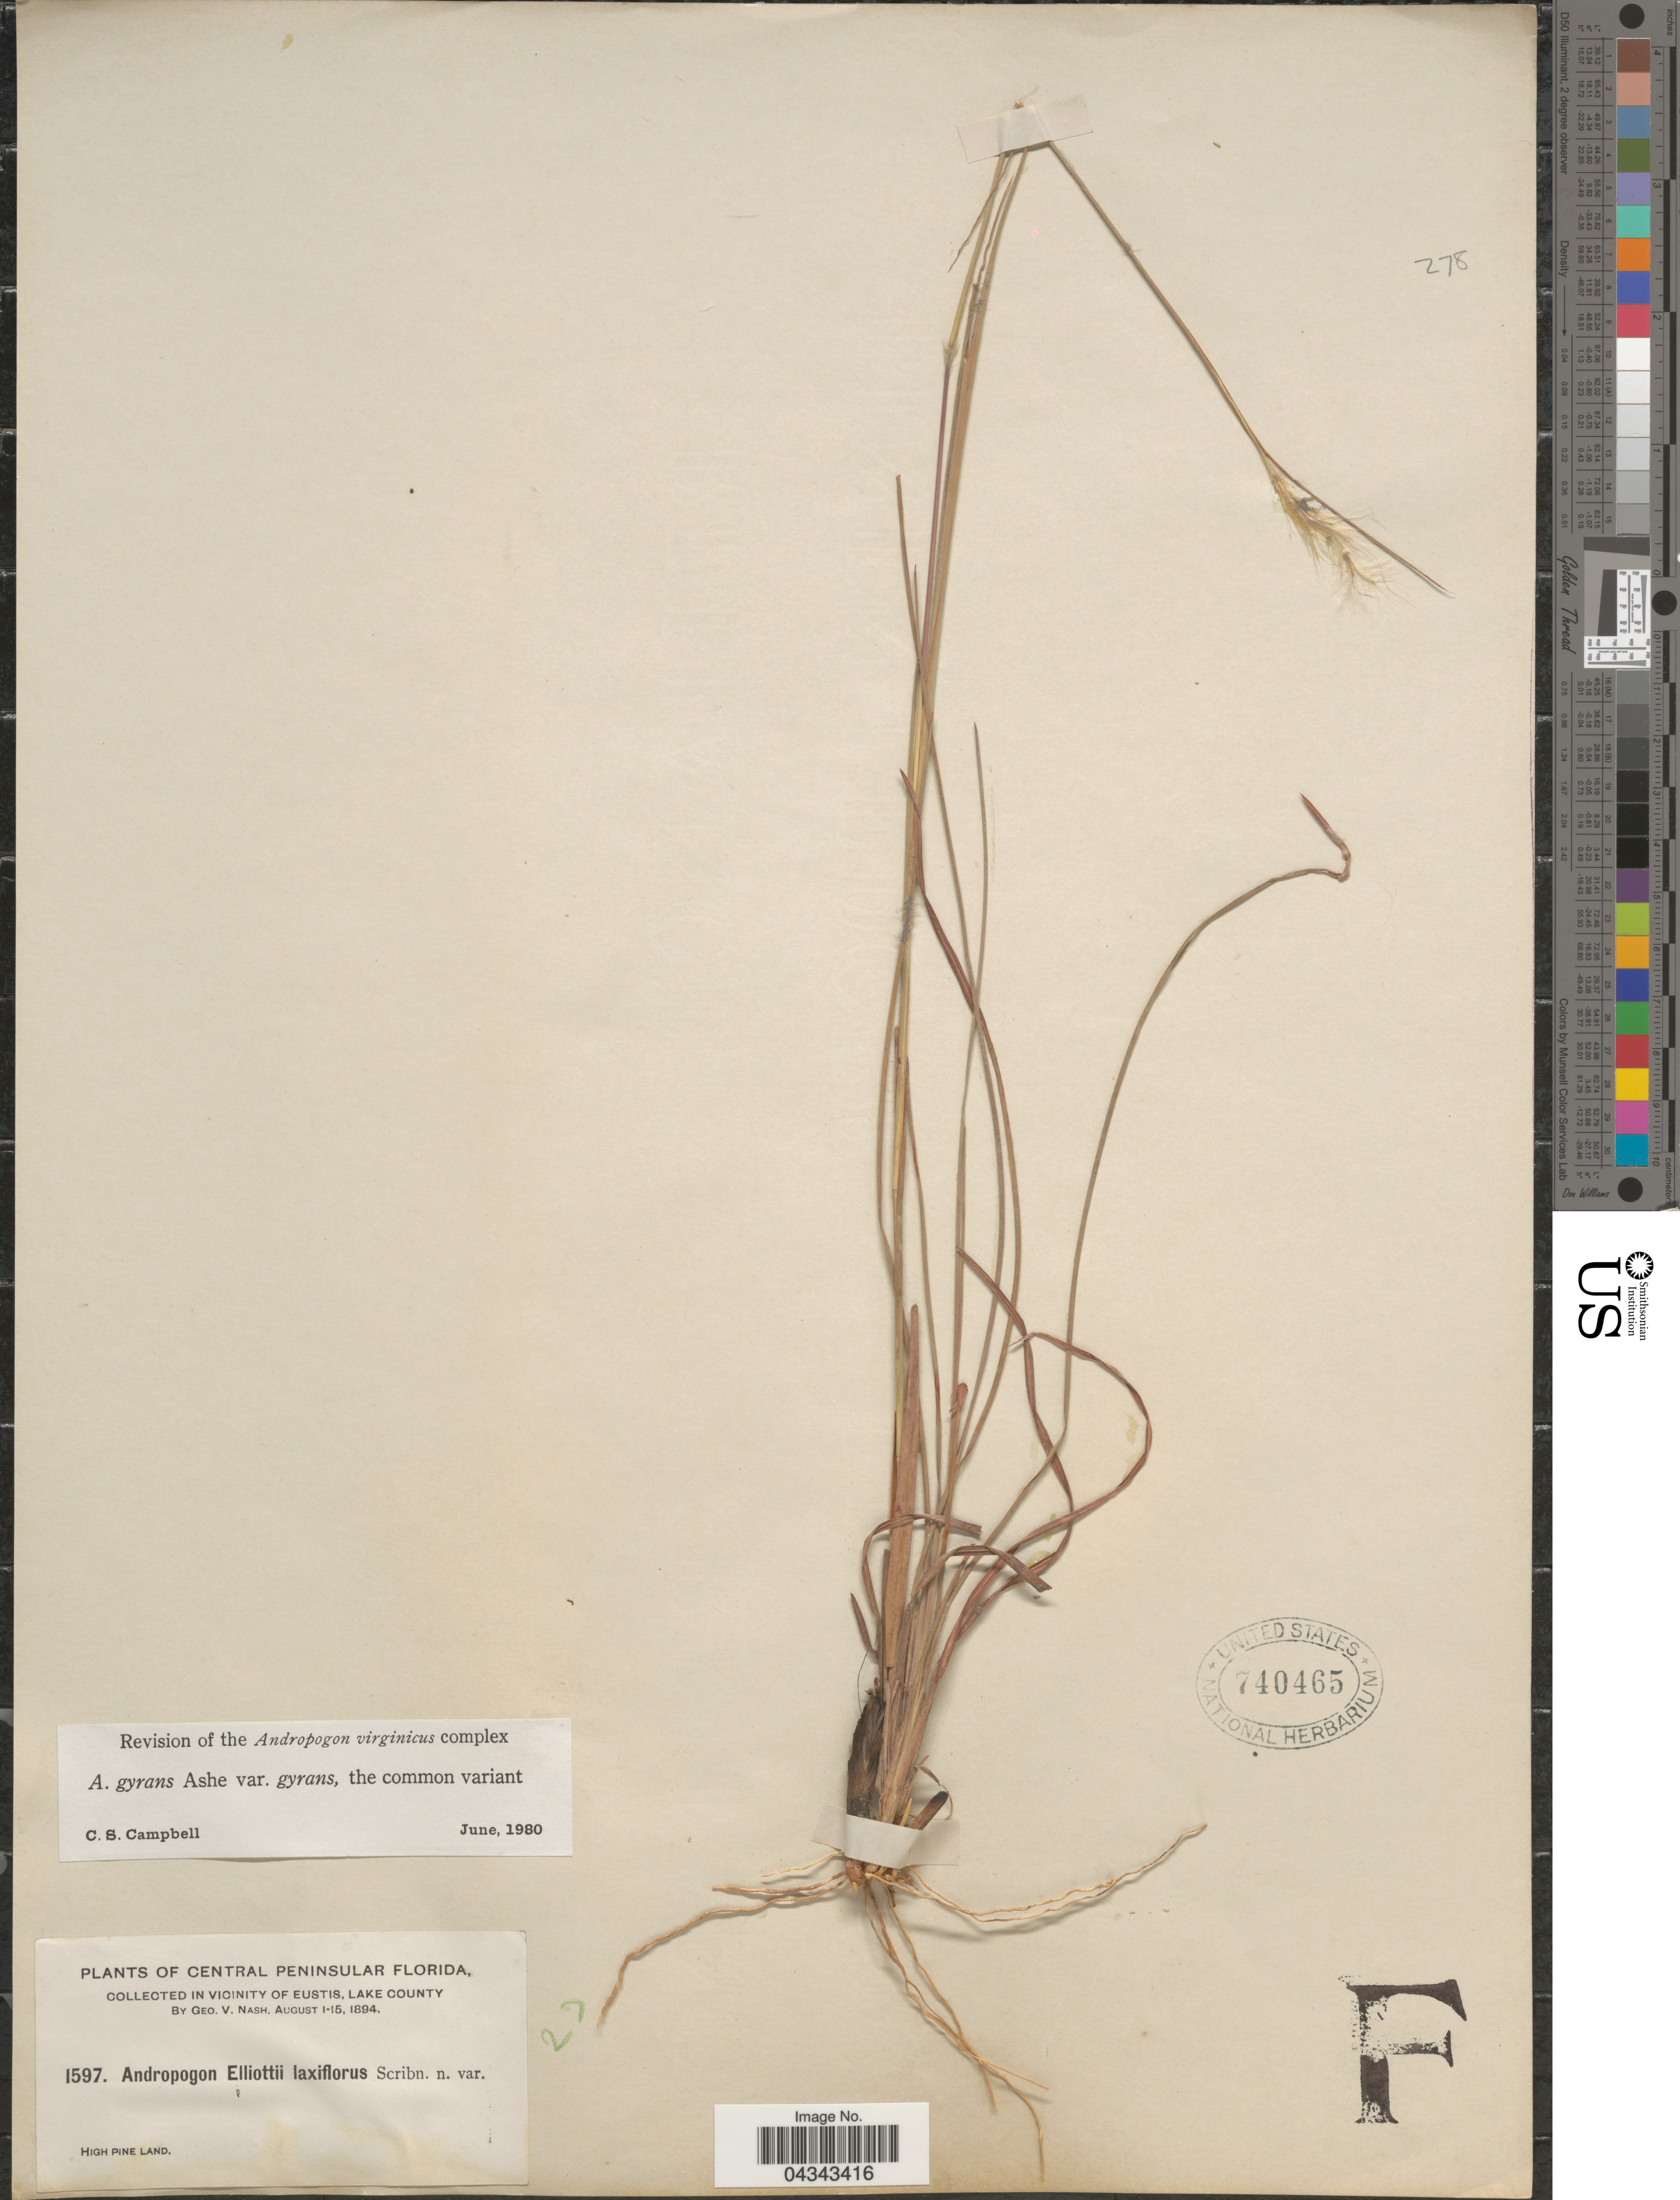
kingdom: Plantae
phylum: Tracheophyta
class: Liliopsida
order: Poales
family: Poaceae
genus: Andropogon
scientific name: Andropogon gyrans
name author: Ashe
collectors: G. V. Nash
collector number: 1597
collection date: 1894-08-01/1894-08-15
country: United States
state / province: Florida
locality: Central Peninsular Florida. In Vicinity of Eustis, Lake County. High Pine Land.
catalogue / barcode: US 740465